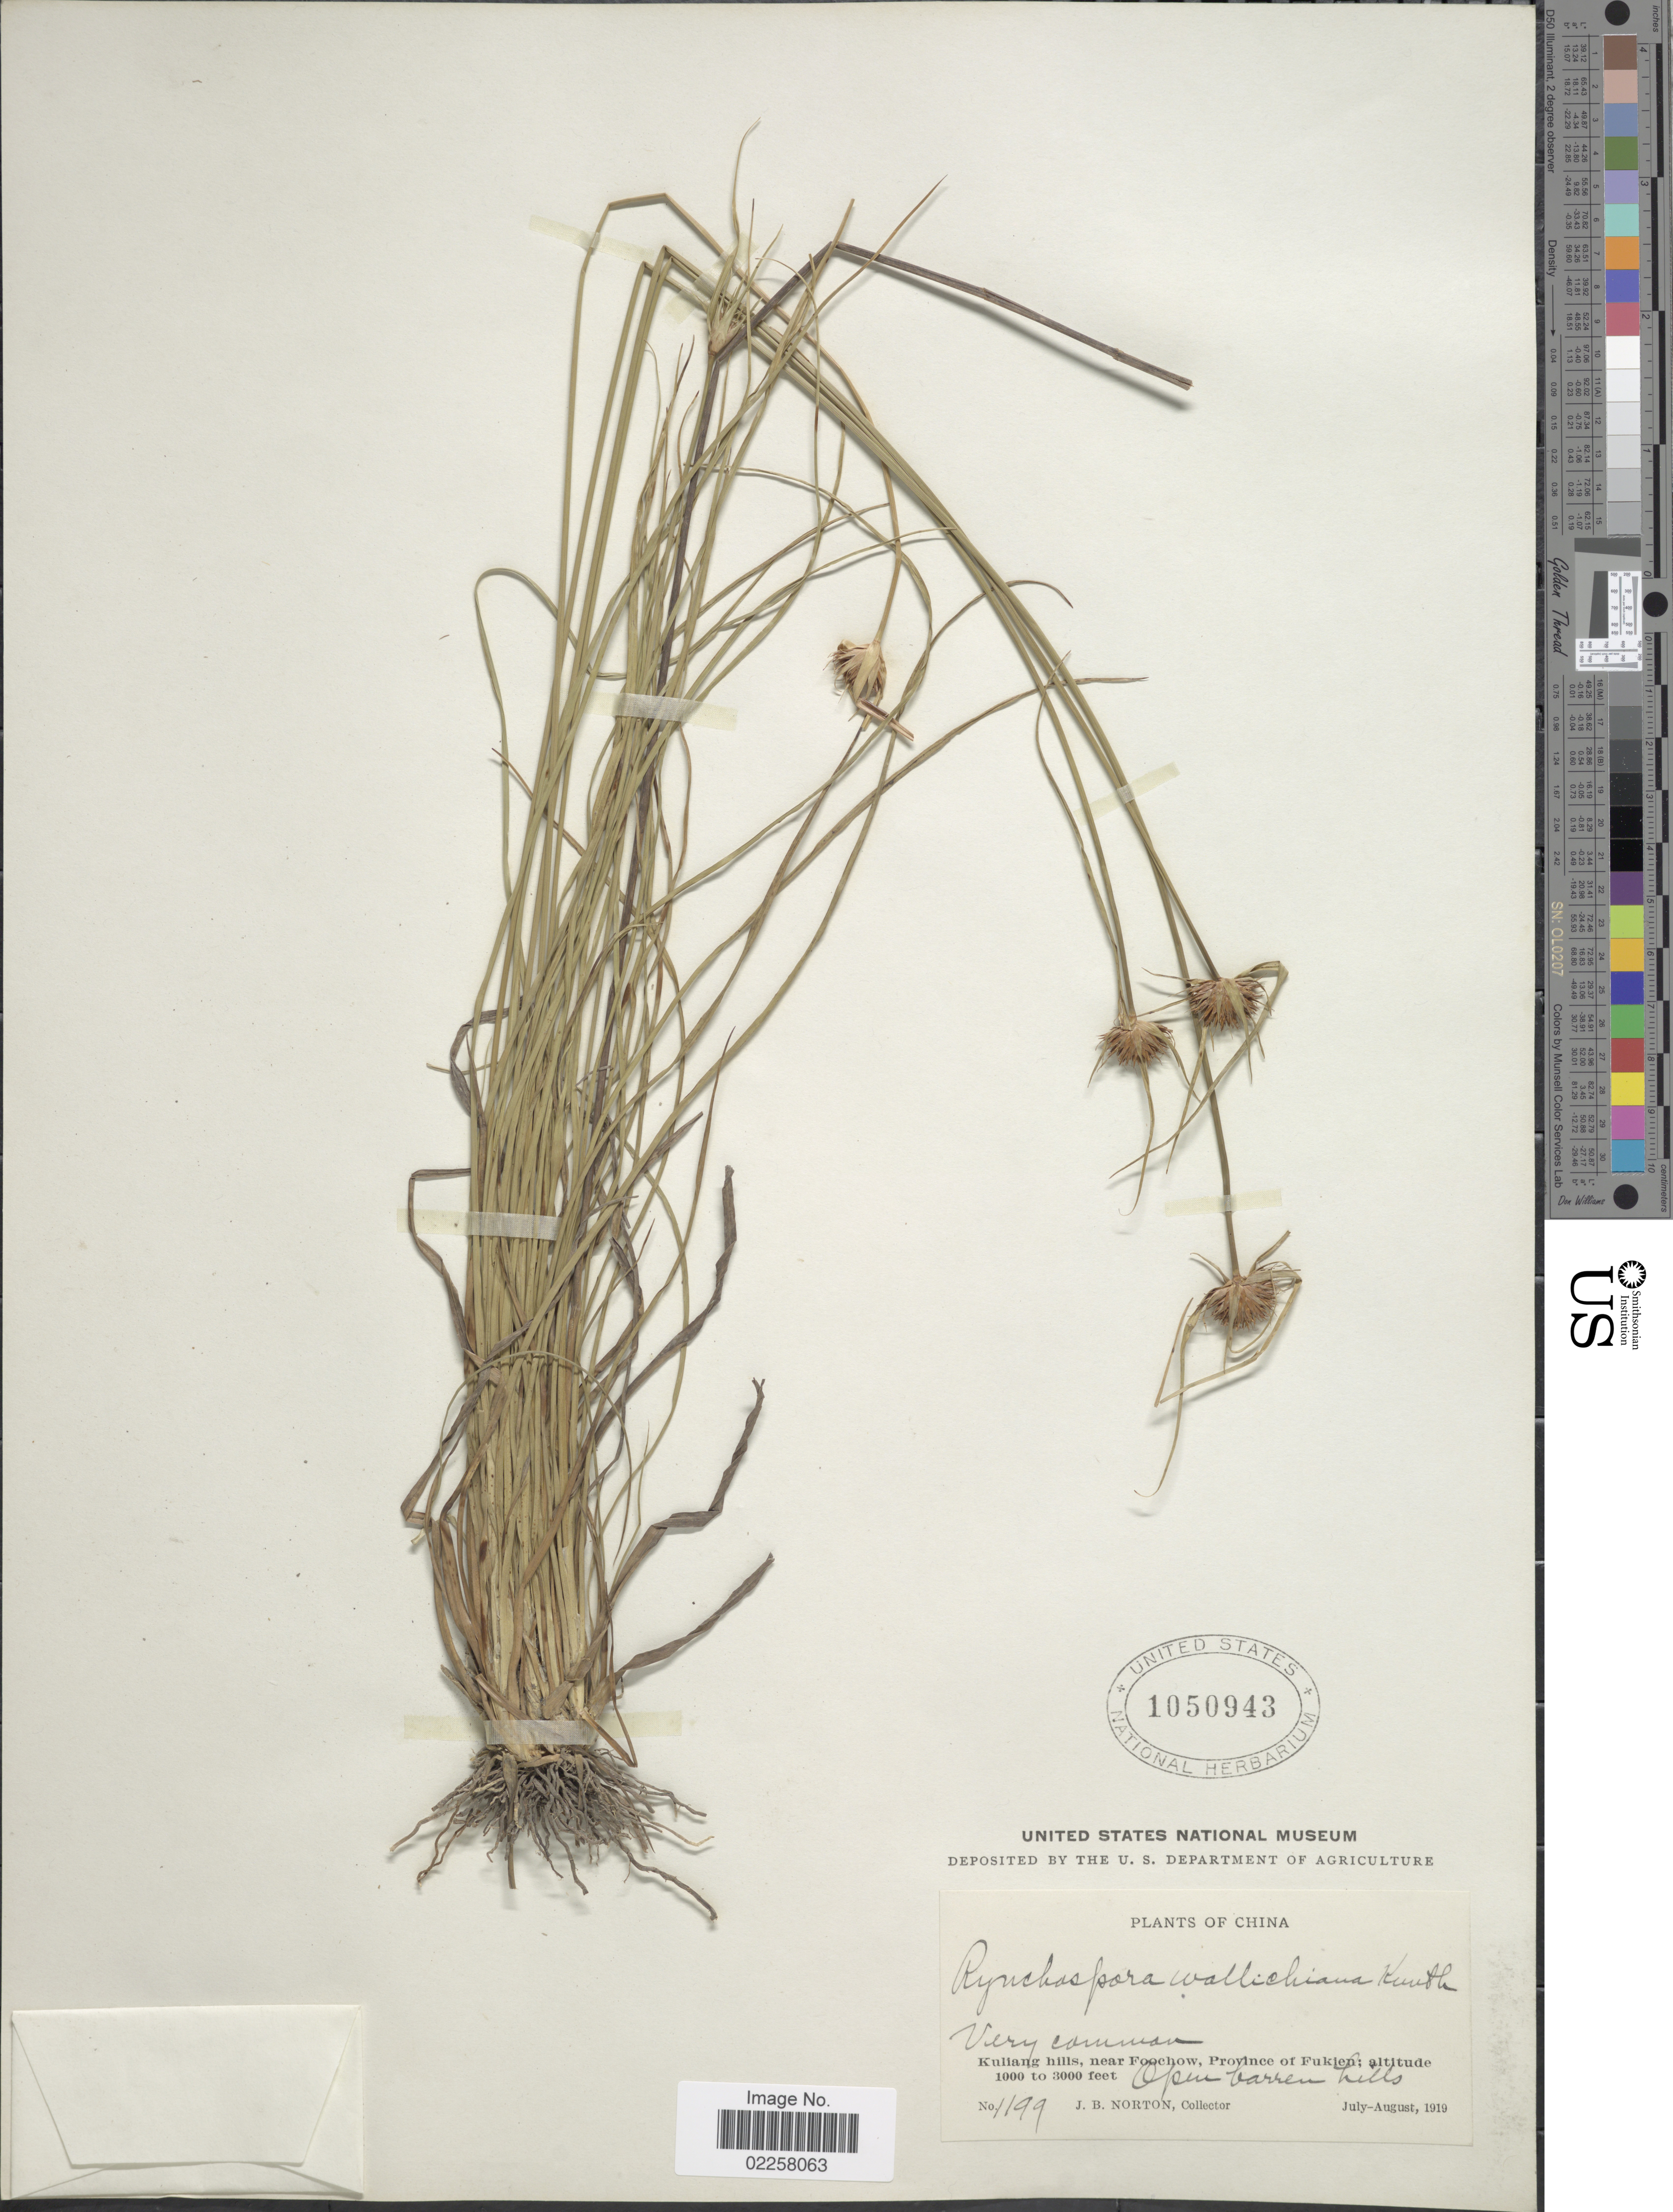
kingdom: Plantae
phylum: Tracheophyta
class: Liliopsida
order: Poales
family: Cyperaceae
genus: Rhynchospora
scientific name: Rhynchospora rubra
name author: (Lour.) Makino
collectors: J. B. Norton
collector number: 1199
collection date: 1919-07/1919-08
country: China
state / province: Fujian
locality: Kuliang hills, near Foochow, Province of Fukien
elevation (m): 305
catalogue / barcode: US 1050943